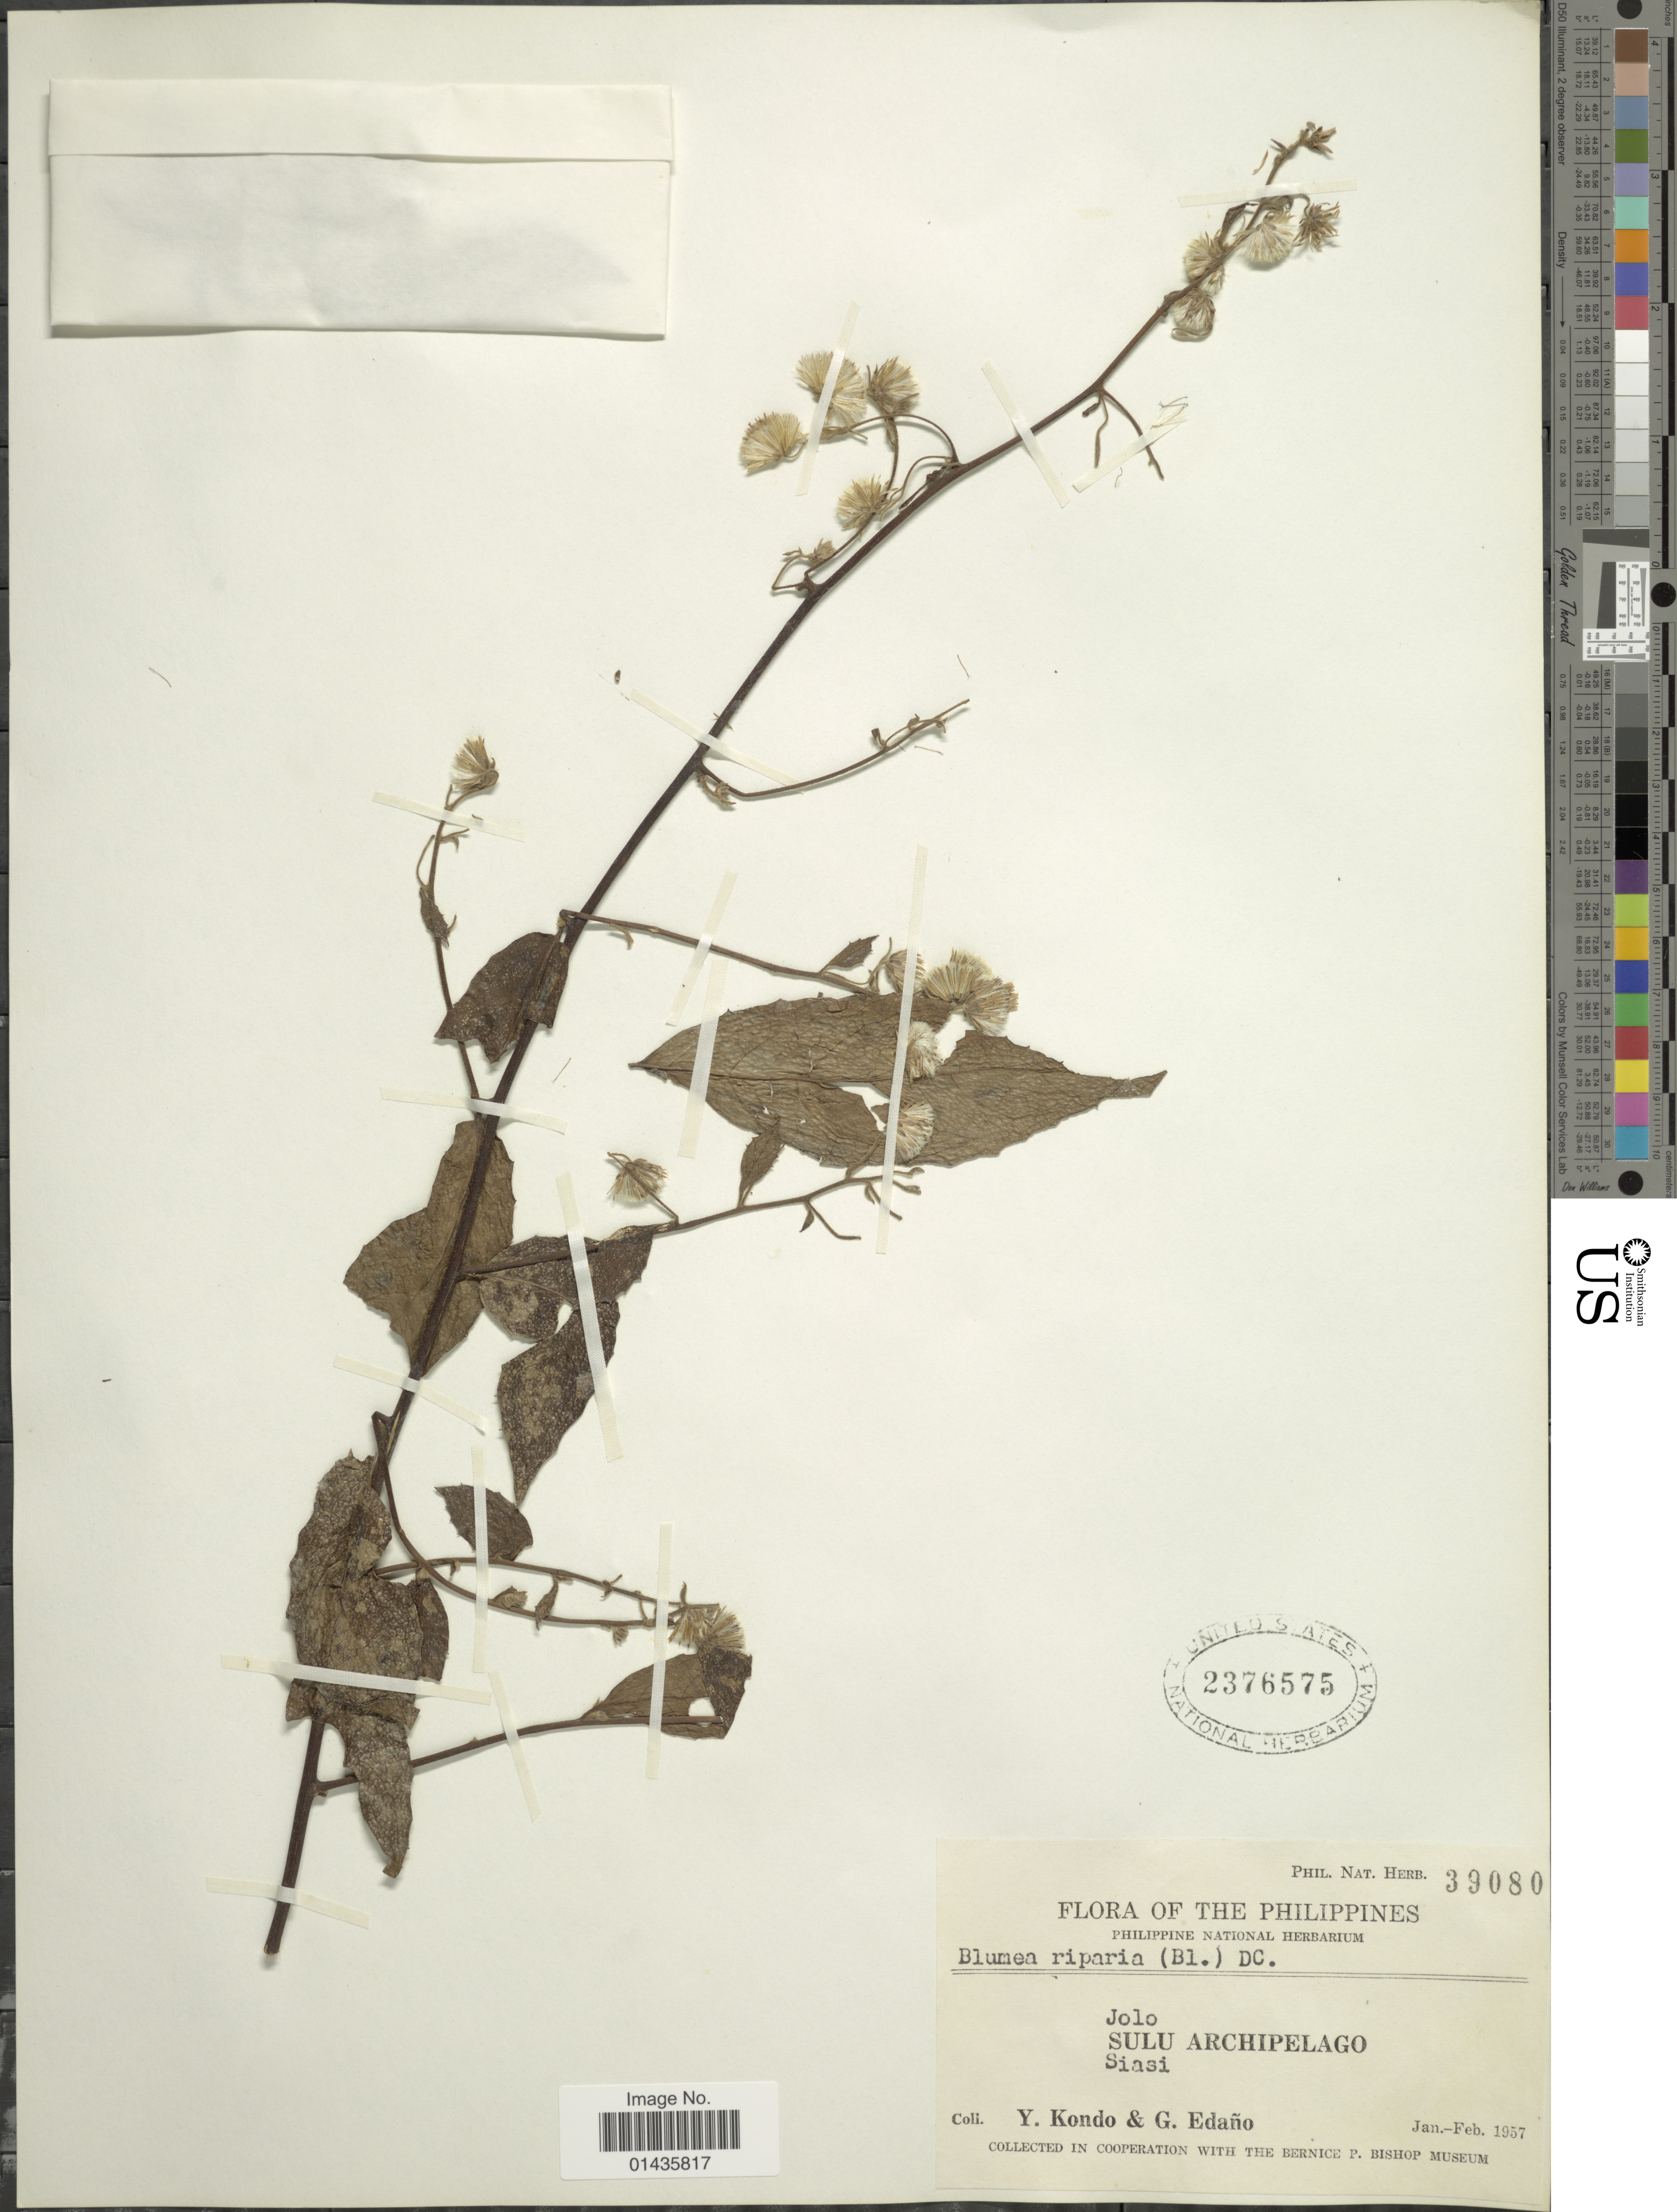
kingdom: Plantae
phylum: Tracheophyta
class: Magnoliopsida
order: Asterales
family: Asteraceae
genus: Blumea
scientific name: Blumea riparia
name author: (Blume) DC.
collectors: Y. Kondo & G. Edaño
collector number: Phil. Nat. Herb. 39080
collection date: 1957-01/1957-02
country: Philippines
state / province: Muslim Mindanao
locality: Jolo, Sulu Archipelago, Siasi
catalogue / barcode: US 2376575